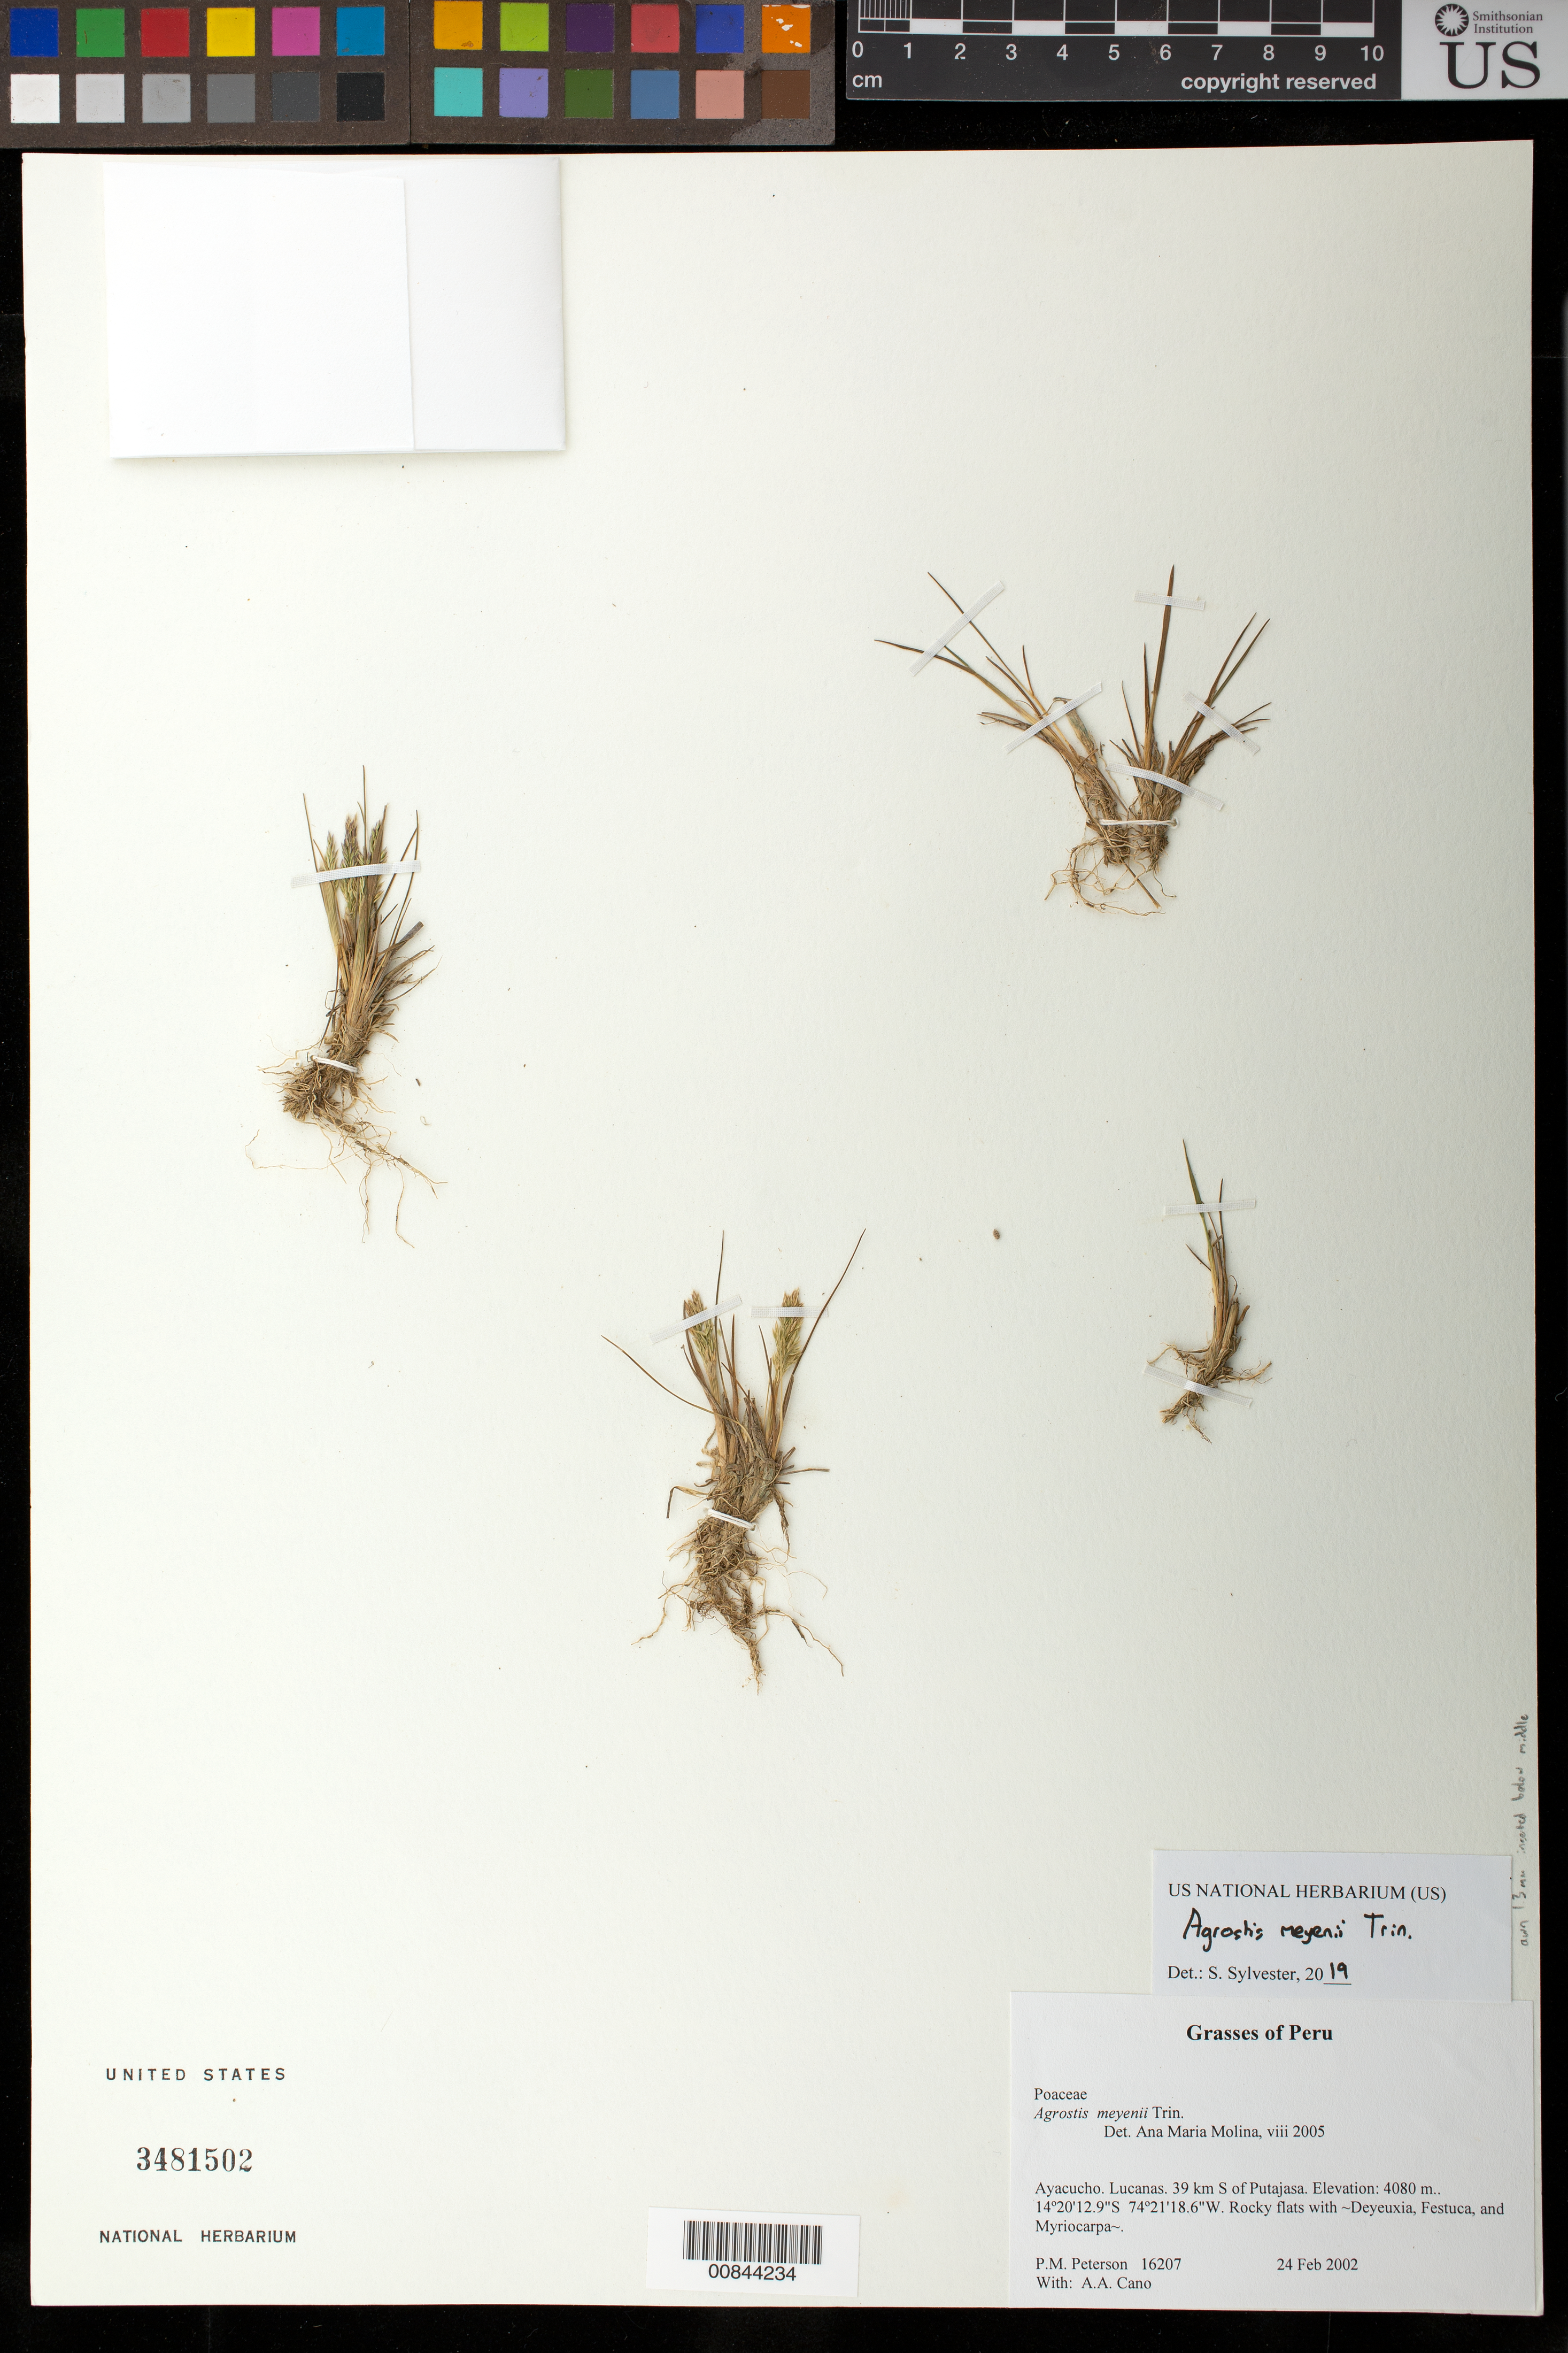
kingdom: Plantae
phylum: Tracheophyta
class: Liliopsida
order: Poales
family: Poaceae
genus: Agrostis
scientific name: Agrostis meyenii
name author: Trin.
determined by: Molina, Ana M. de R.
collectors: P. M. Peterson, A. Cano, M. I. La Torre, A. Ramírez & D. Susanibar Cruz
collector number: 16207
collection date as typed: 24 Feb 2002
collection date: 2002-02-24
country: Peru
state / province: Ayacucho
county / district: Lucanas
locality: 39 km S of Putajasa.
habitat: Rocky flats with ~Deyeuxia, Festuca, and Myriocarpa~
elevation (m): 4080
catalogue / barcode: US 3481502